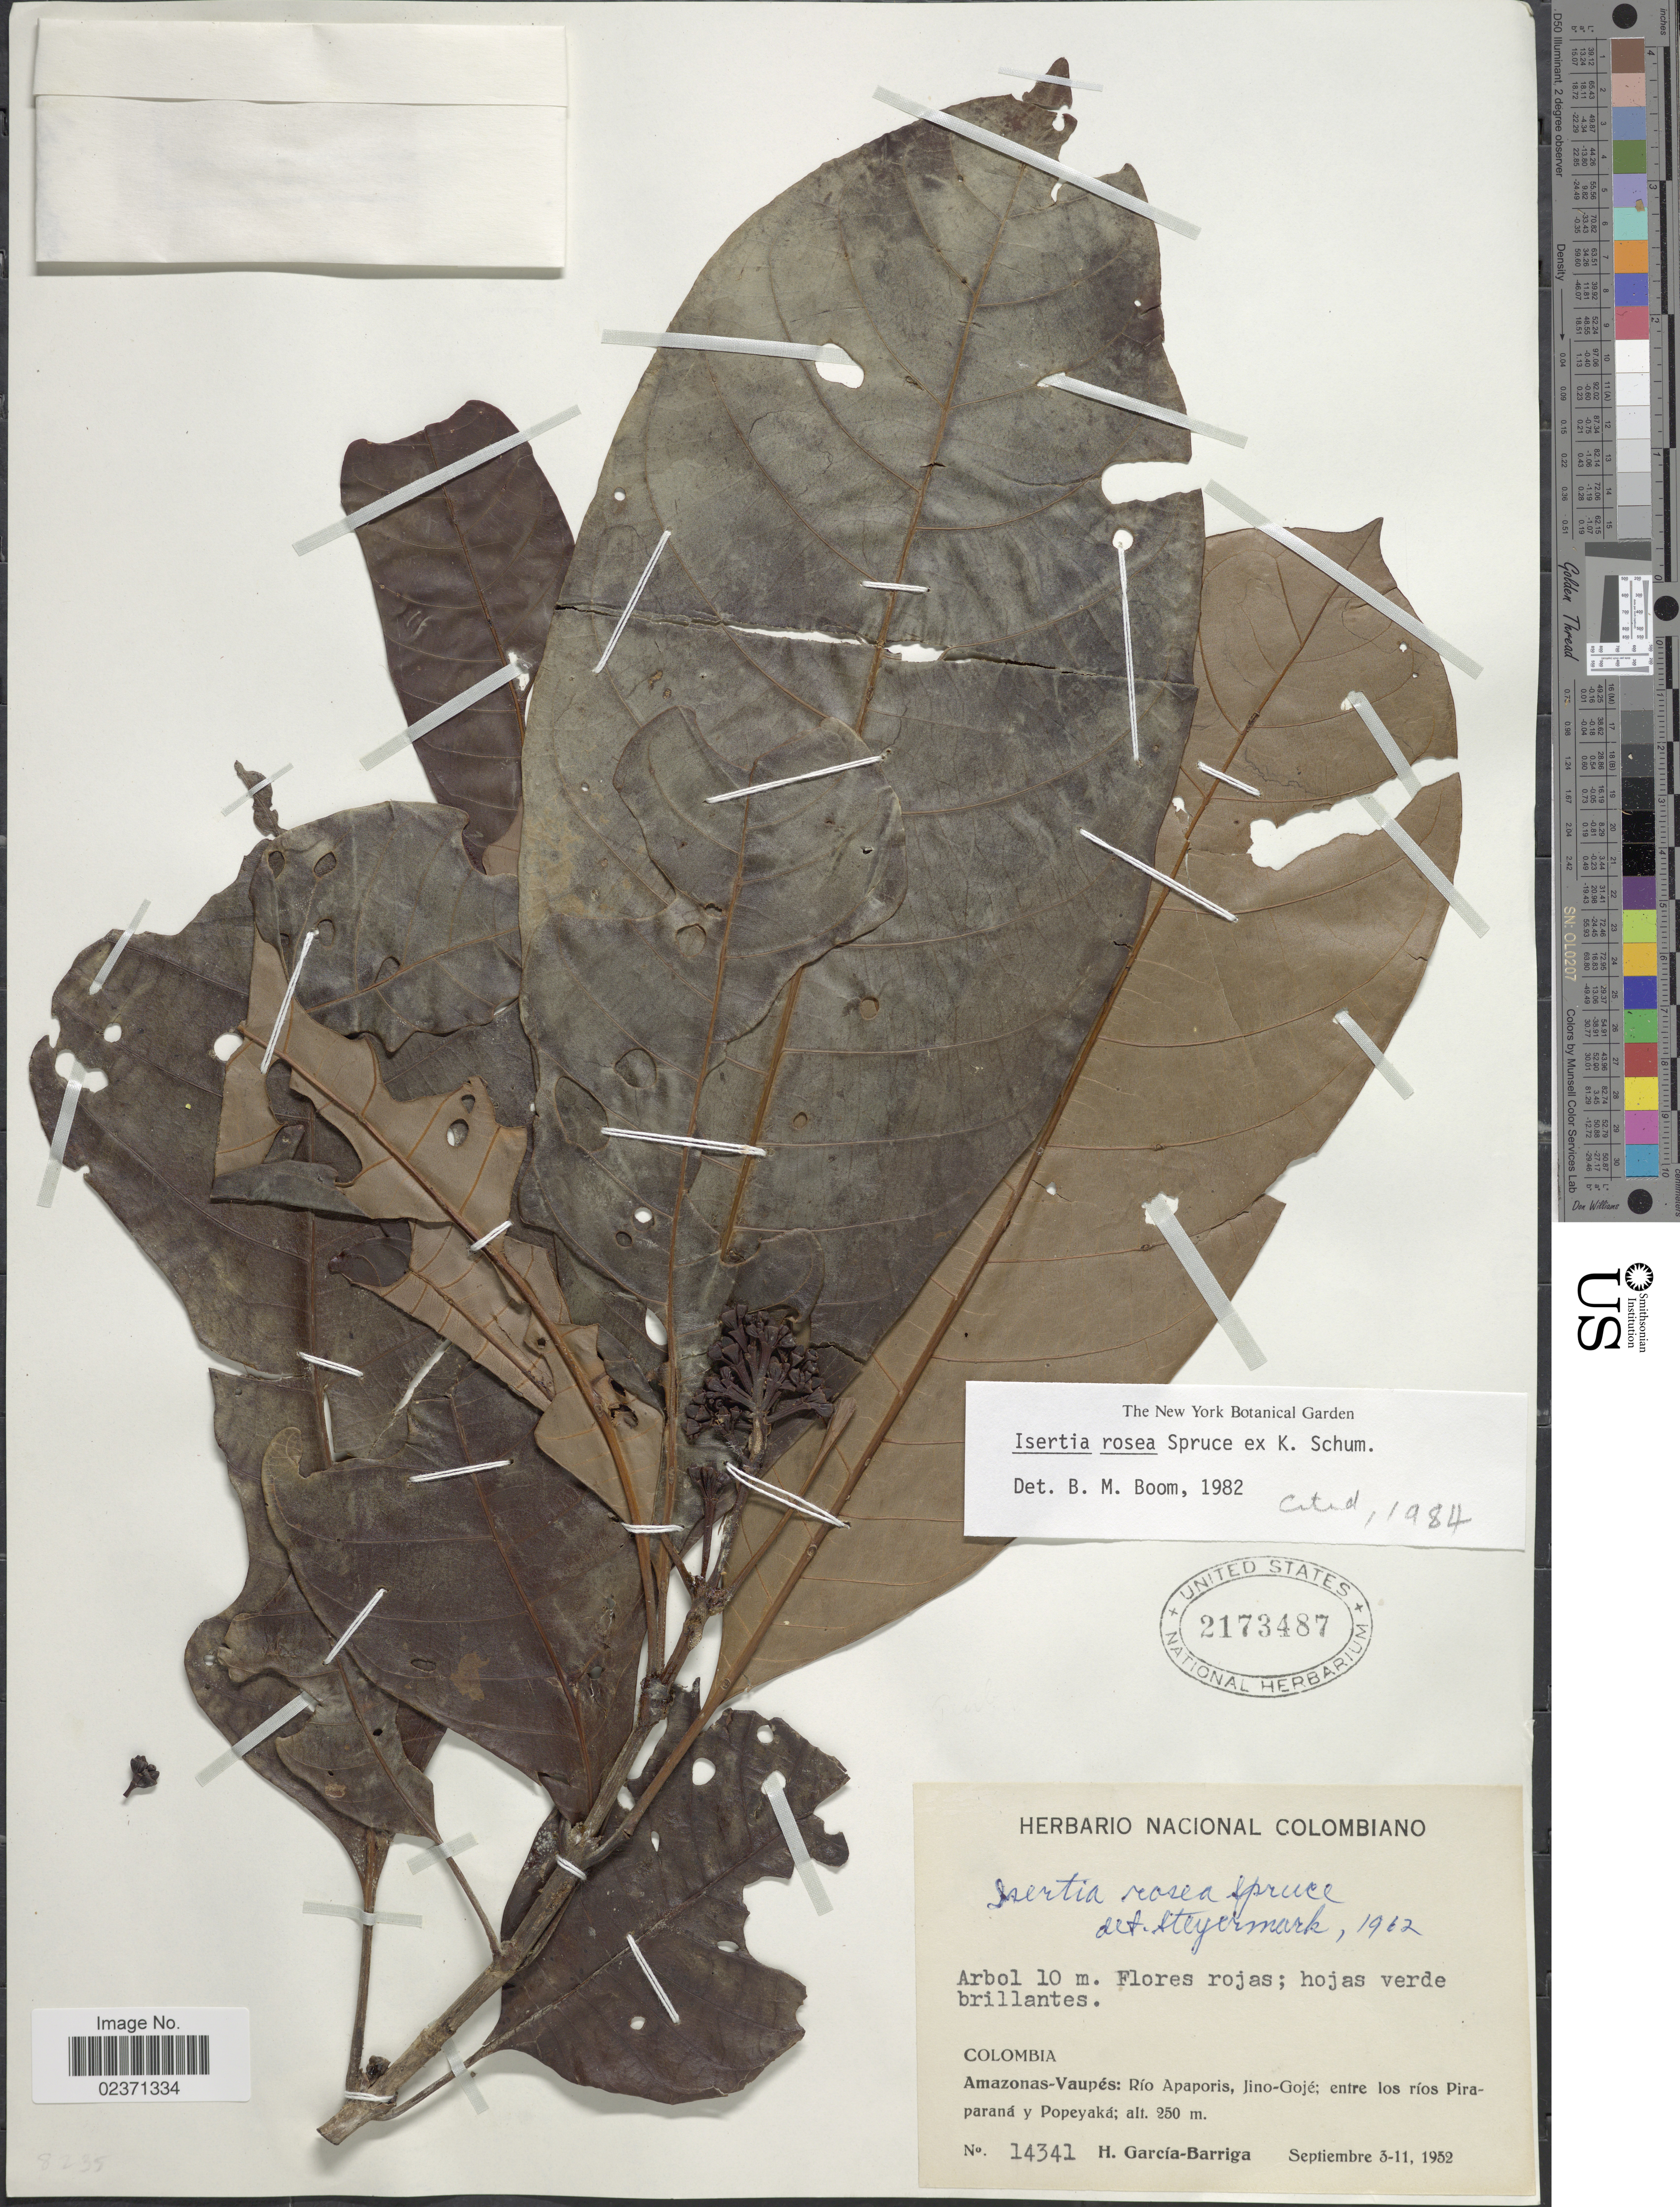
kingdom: Plantae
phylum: Tracheophyta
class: Magnoliopsida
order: Gentianales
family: Rubiaceae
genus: Isertia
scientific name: Isertia rosea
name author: Spruce ex K. Schum.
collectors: H. García Barriga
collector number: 14341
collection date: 1952-09-03/1952-09-11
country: Colombia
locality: Amazonas-Vaupes: Rio Apaporis, Jino-Goje; entre los rios Pira-parana y Popeyaka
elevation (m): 250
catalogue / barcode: US 2173487